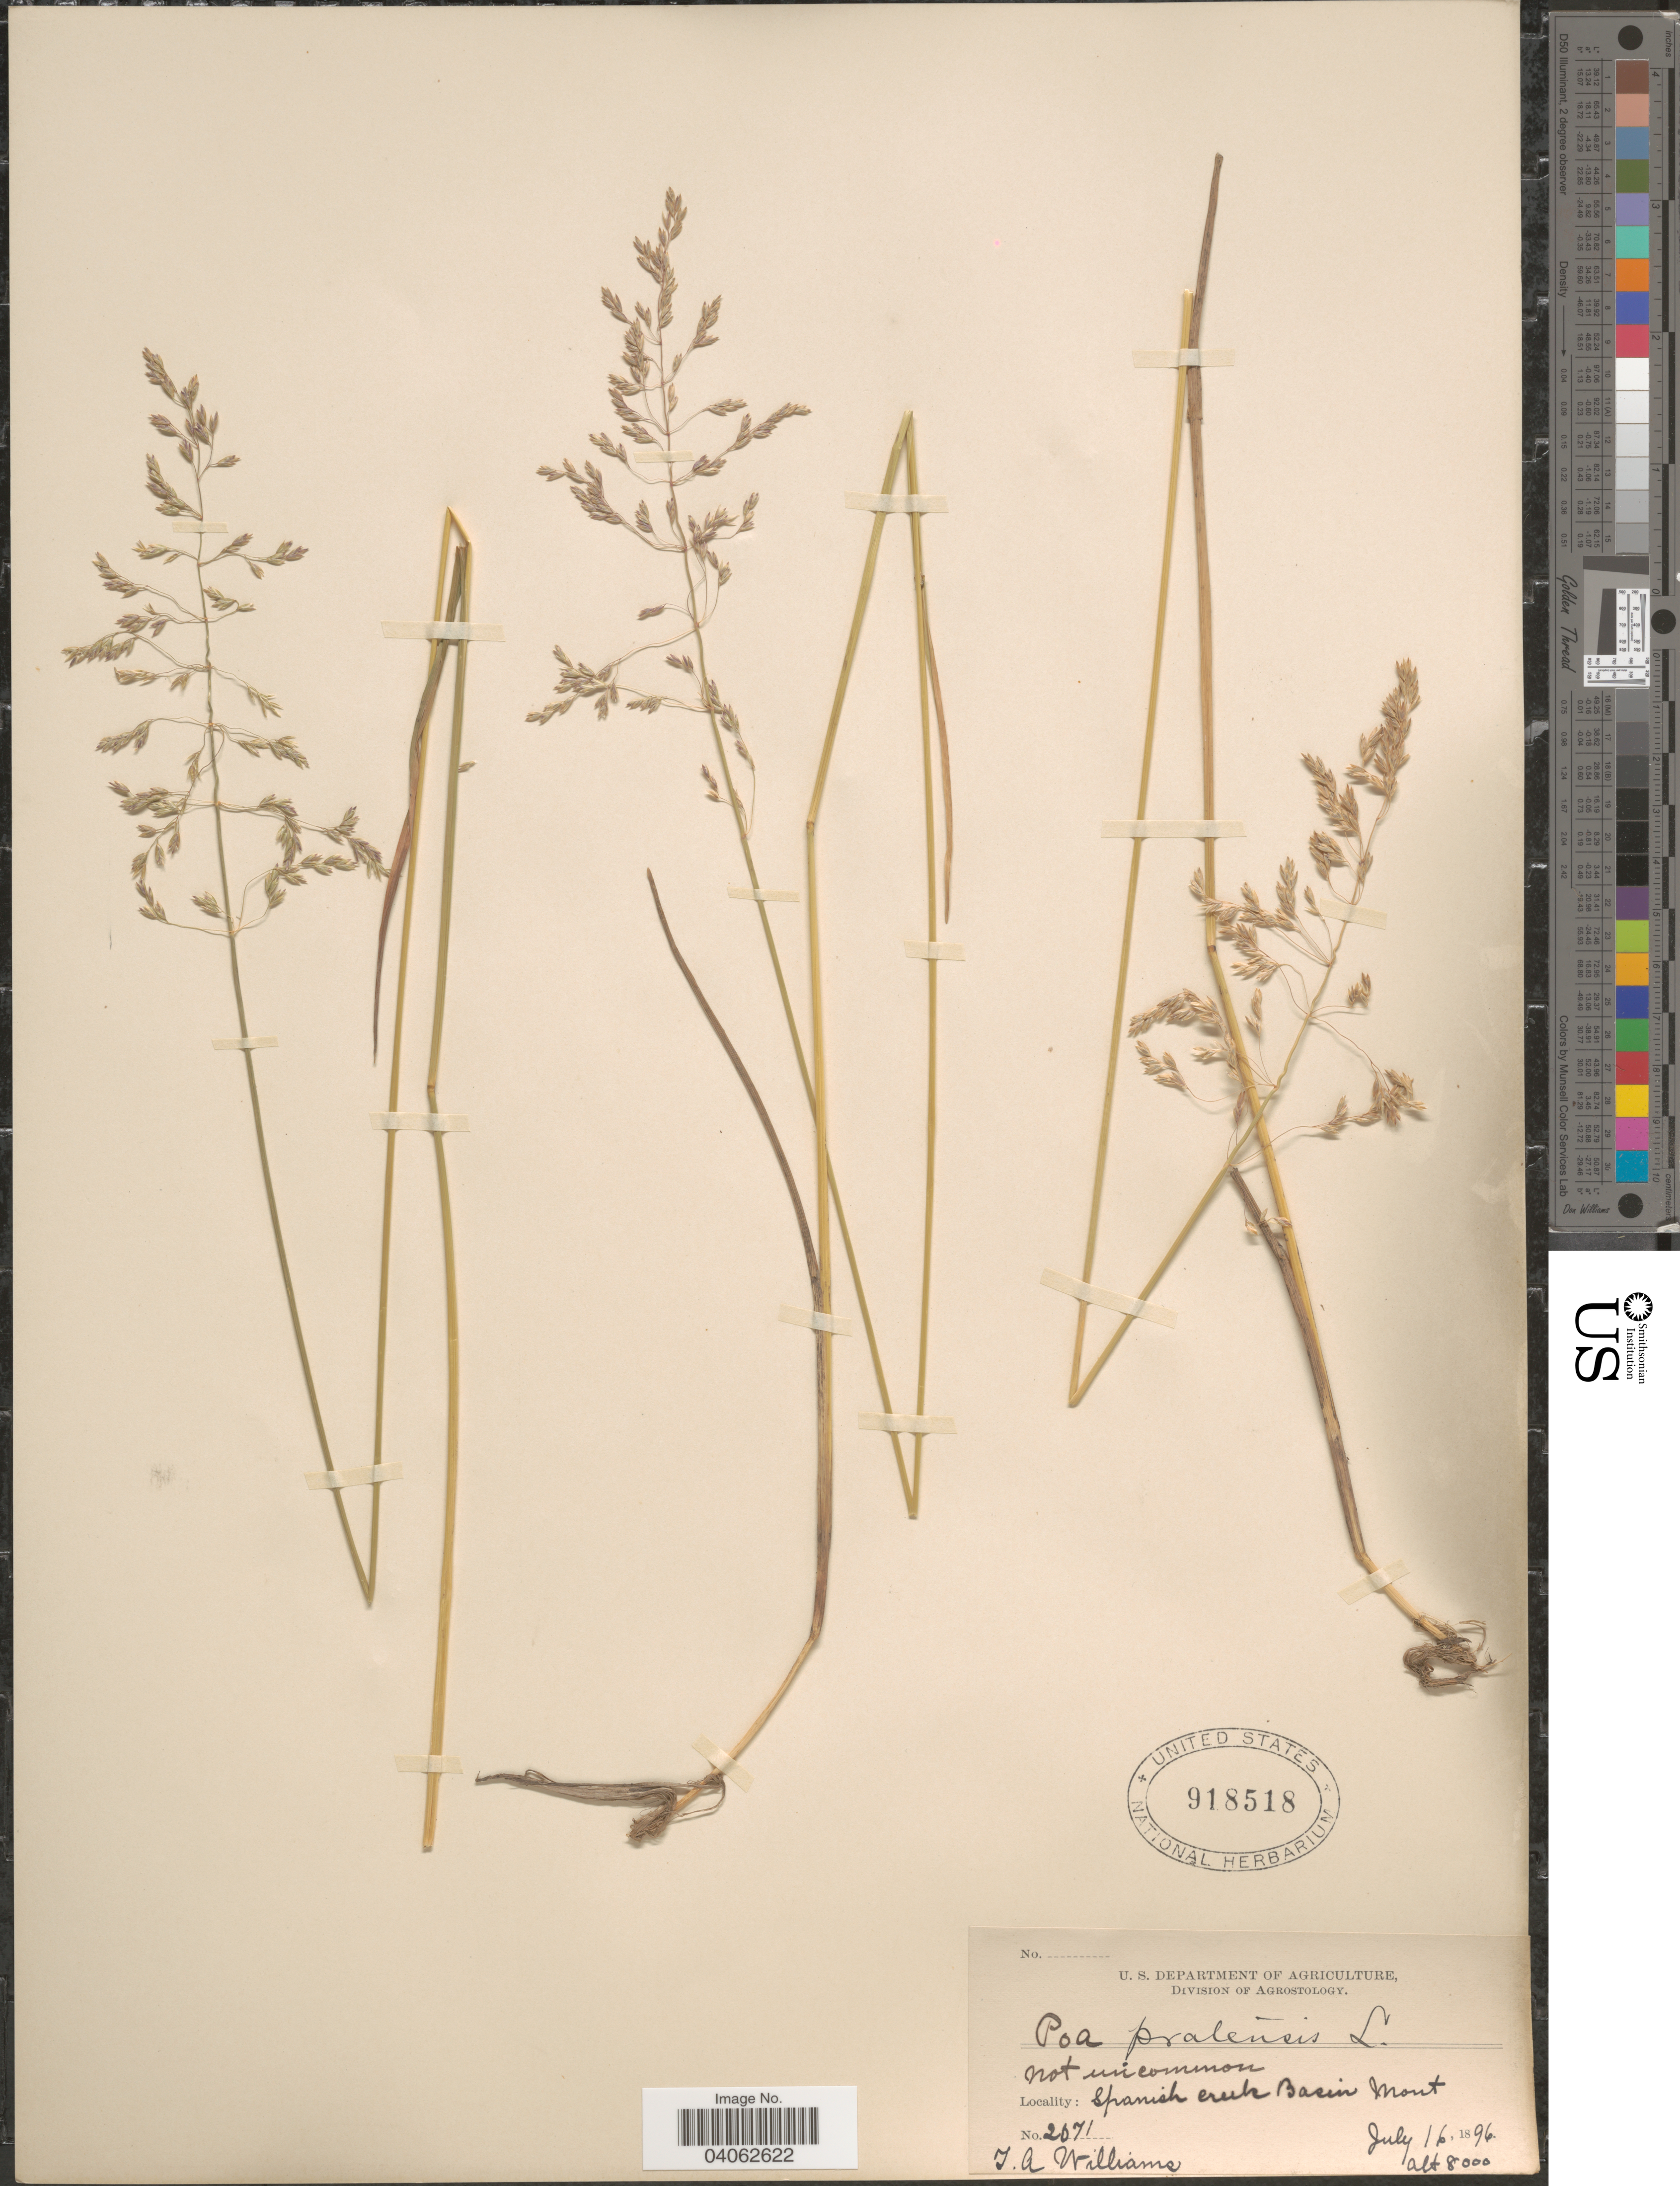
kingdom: Plantae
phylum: Tracheophyta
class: Liliopsida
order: Poales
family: Poaceae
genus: Poa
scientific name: Poa pratensis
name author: L.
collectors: T. Williams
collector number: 2071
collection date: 1896-07-16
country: United States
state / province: Montana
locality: Spanish Creek Basin.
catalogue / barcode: US 918518